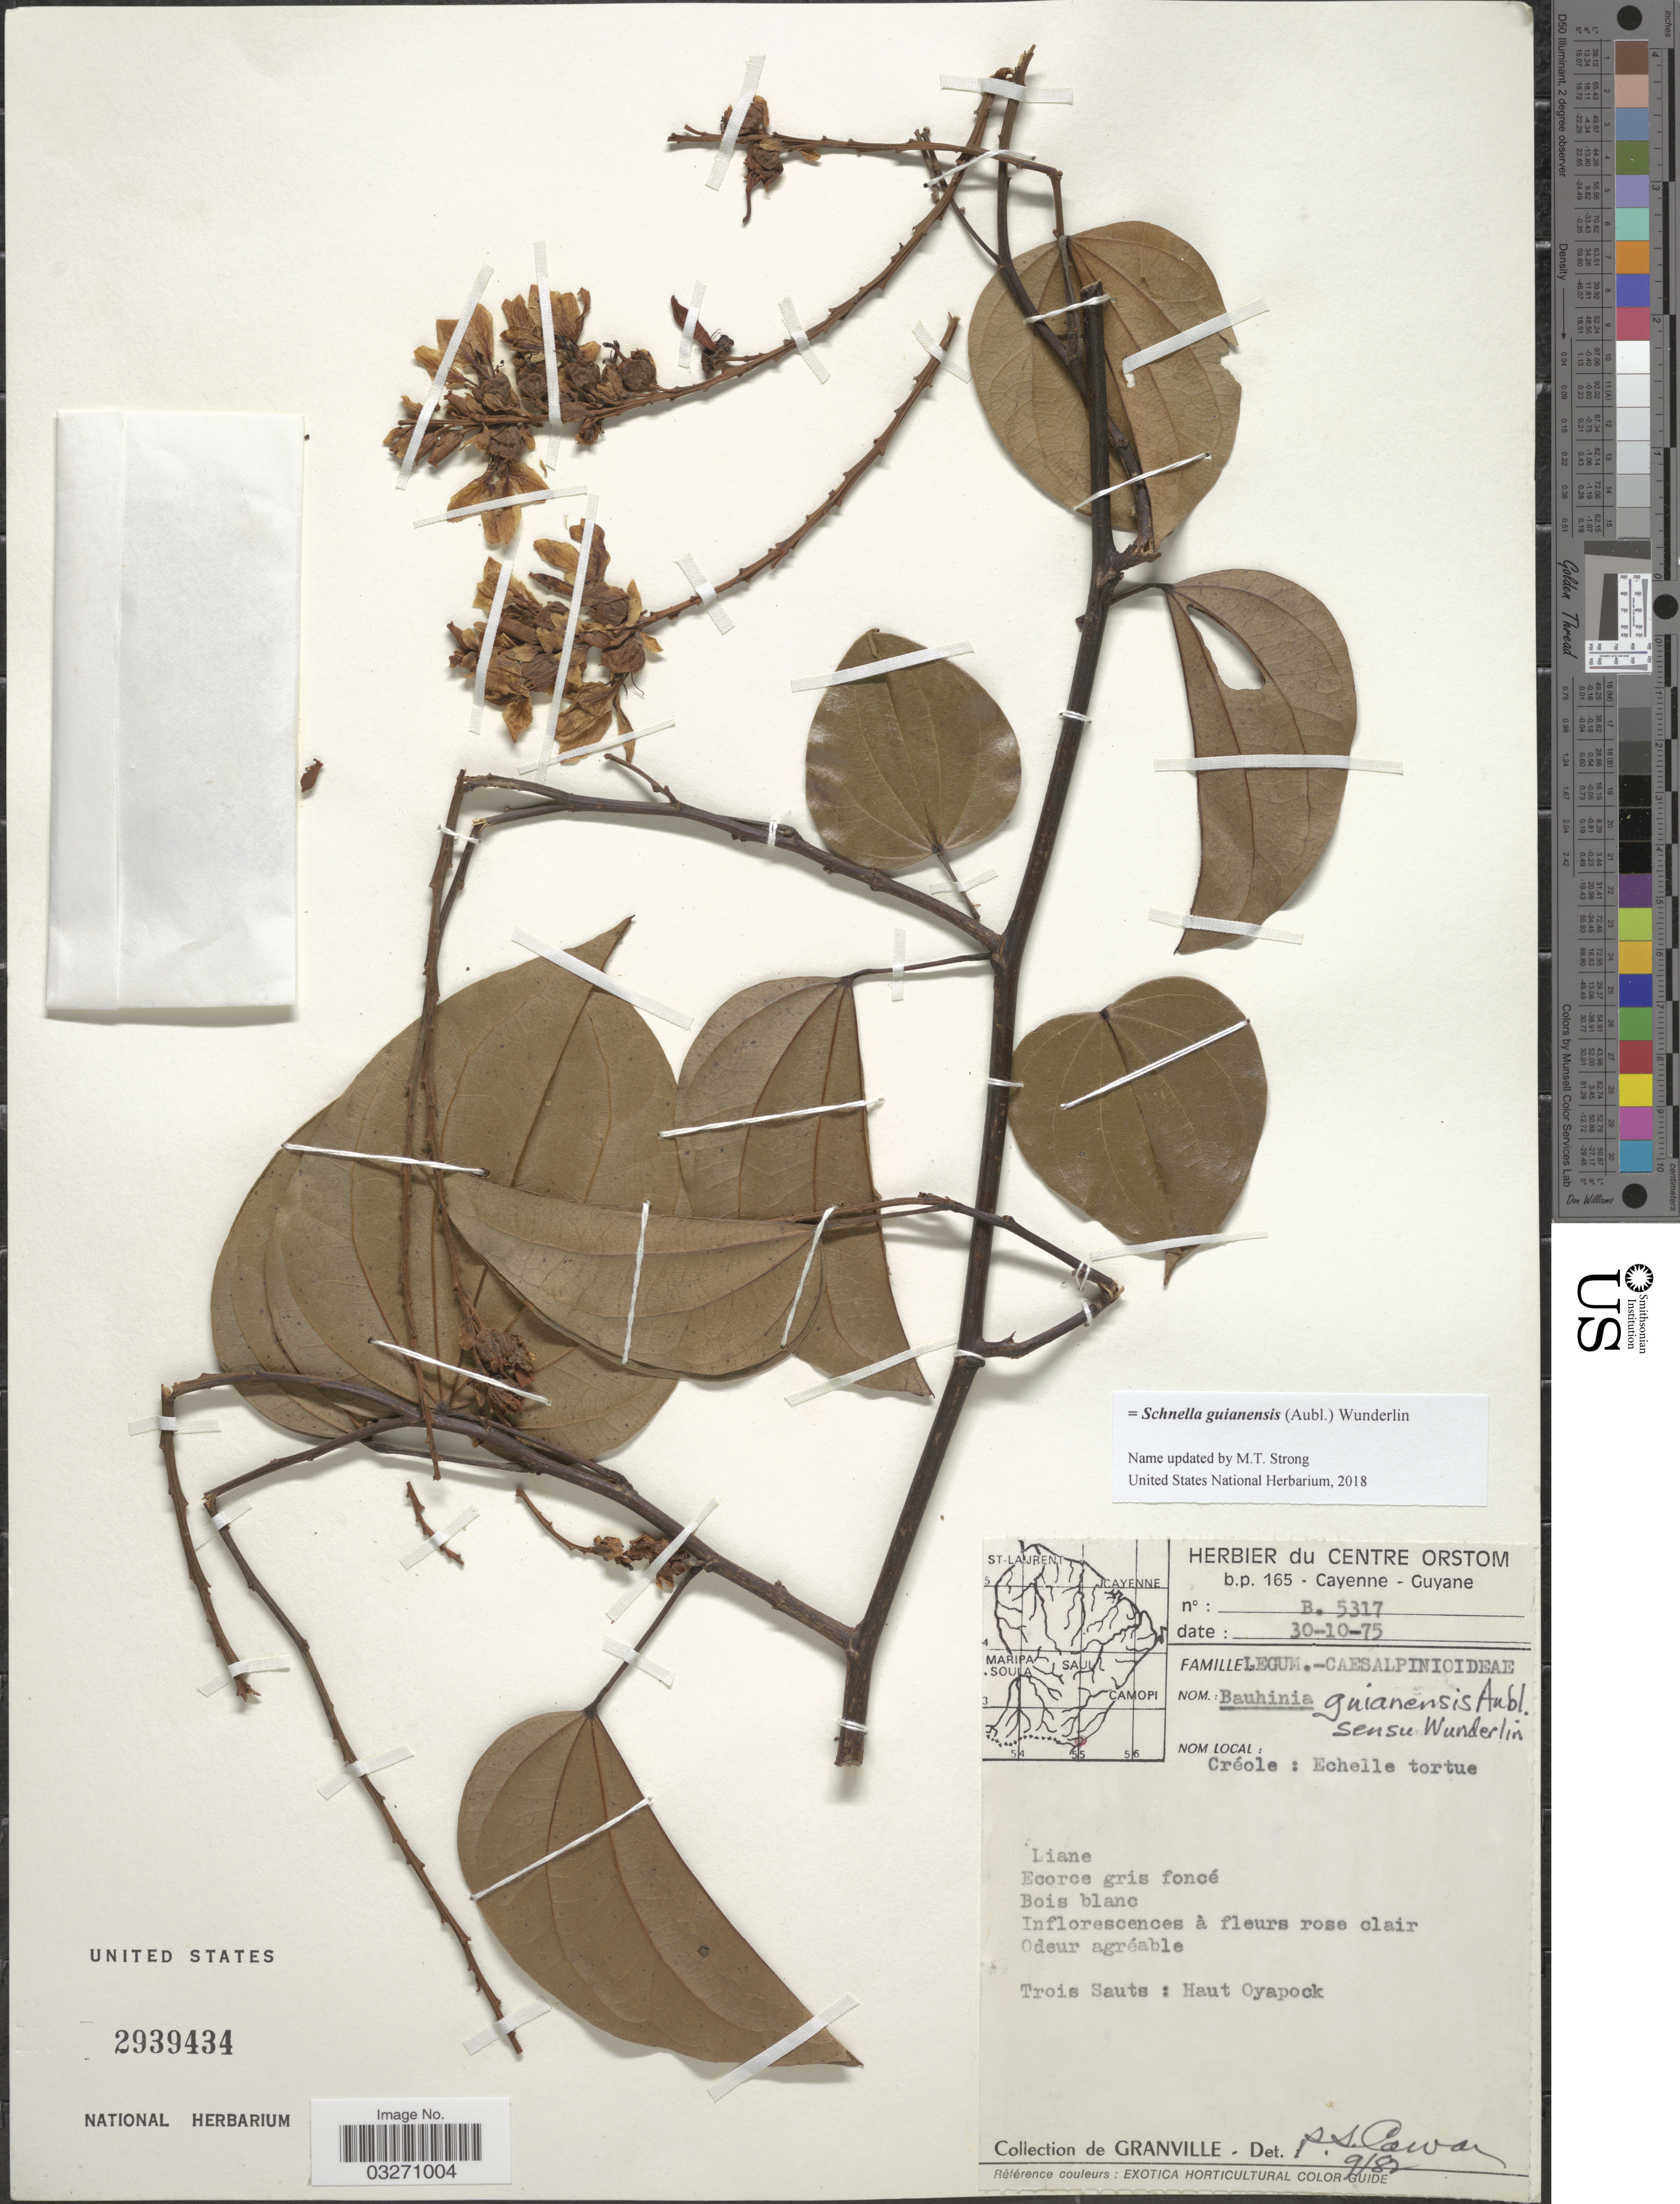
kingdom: Plantae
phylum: Tracheophyta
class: Magnoliopsida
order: Fabales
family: Fabaceae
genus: Schnella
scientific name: Schnella guianensis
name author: (Aubl.) Wunderlin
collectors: de Granville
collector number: B5317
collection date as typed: Transcribed d/m/y: 30/10/75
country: French Guiana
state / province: Cayenne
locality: Trois Sauts: Haut Oyapock.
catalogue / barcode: US 2939434